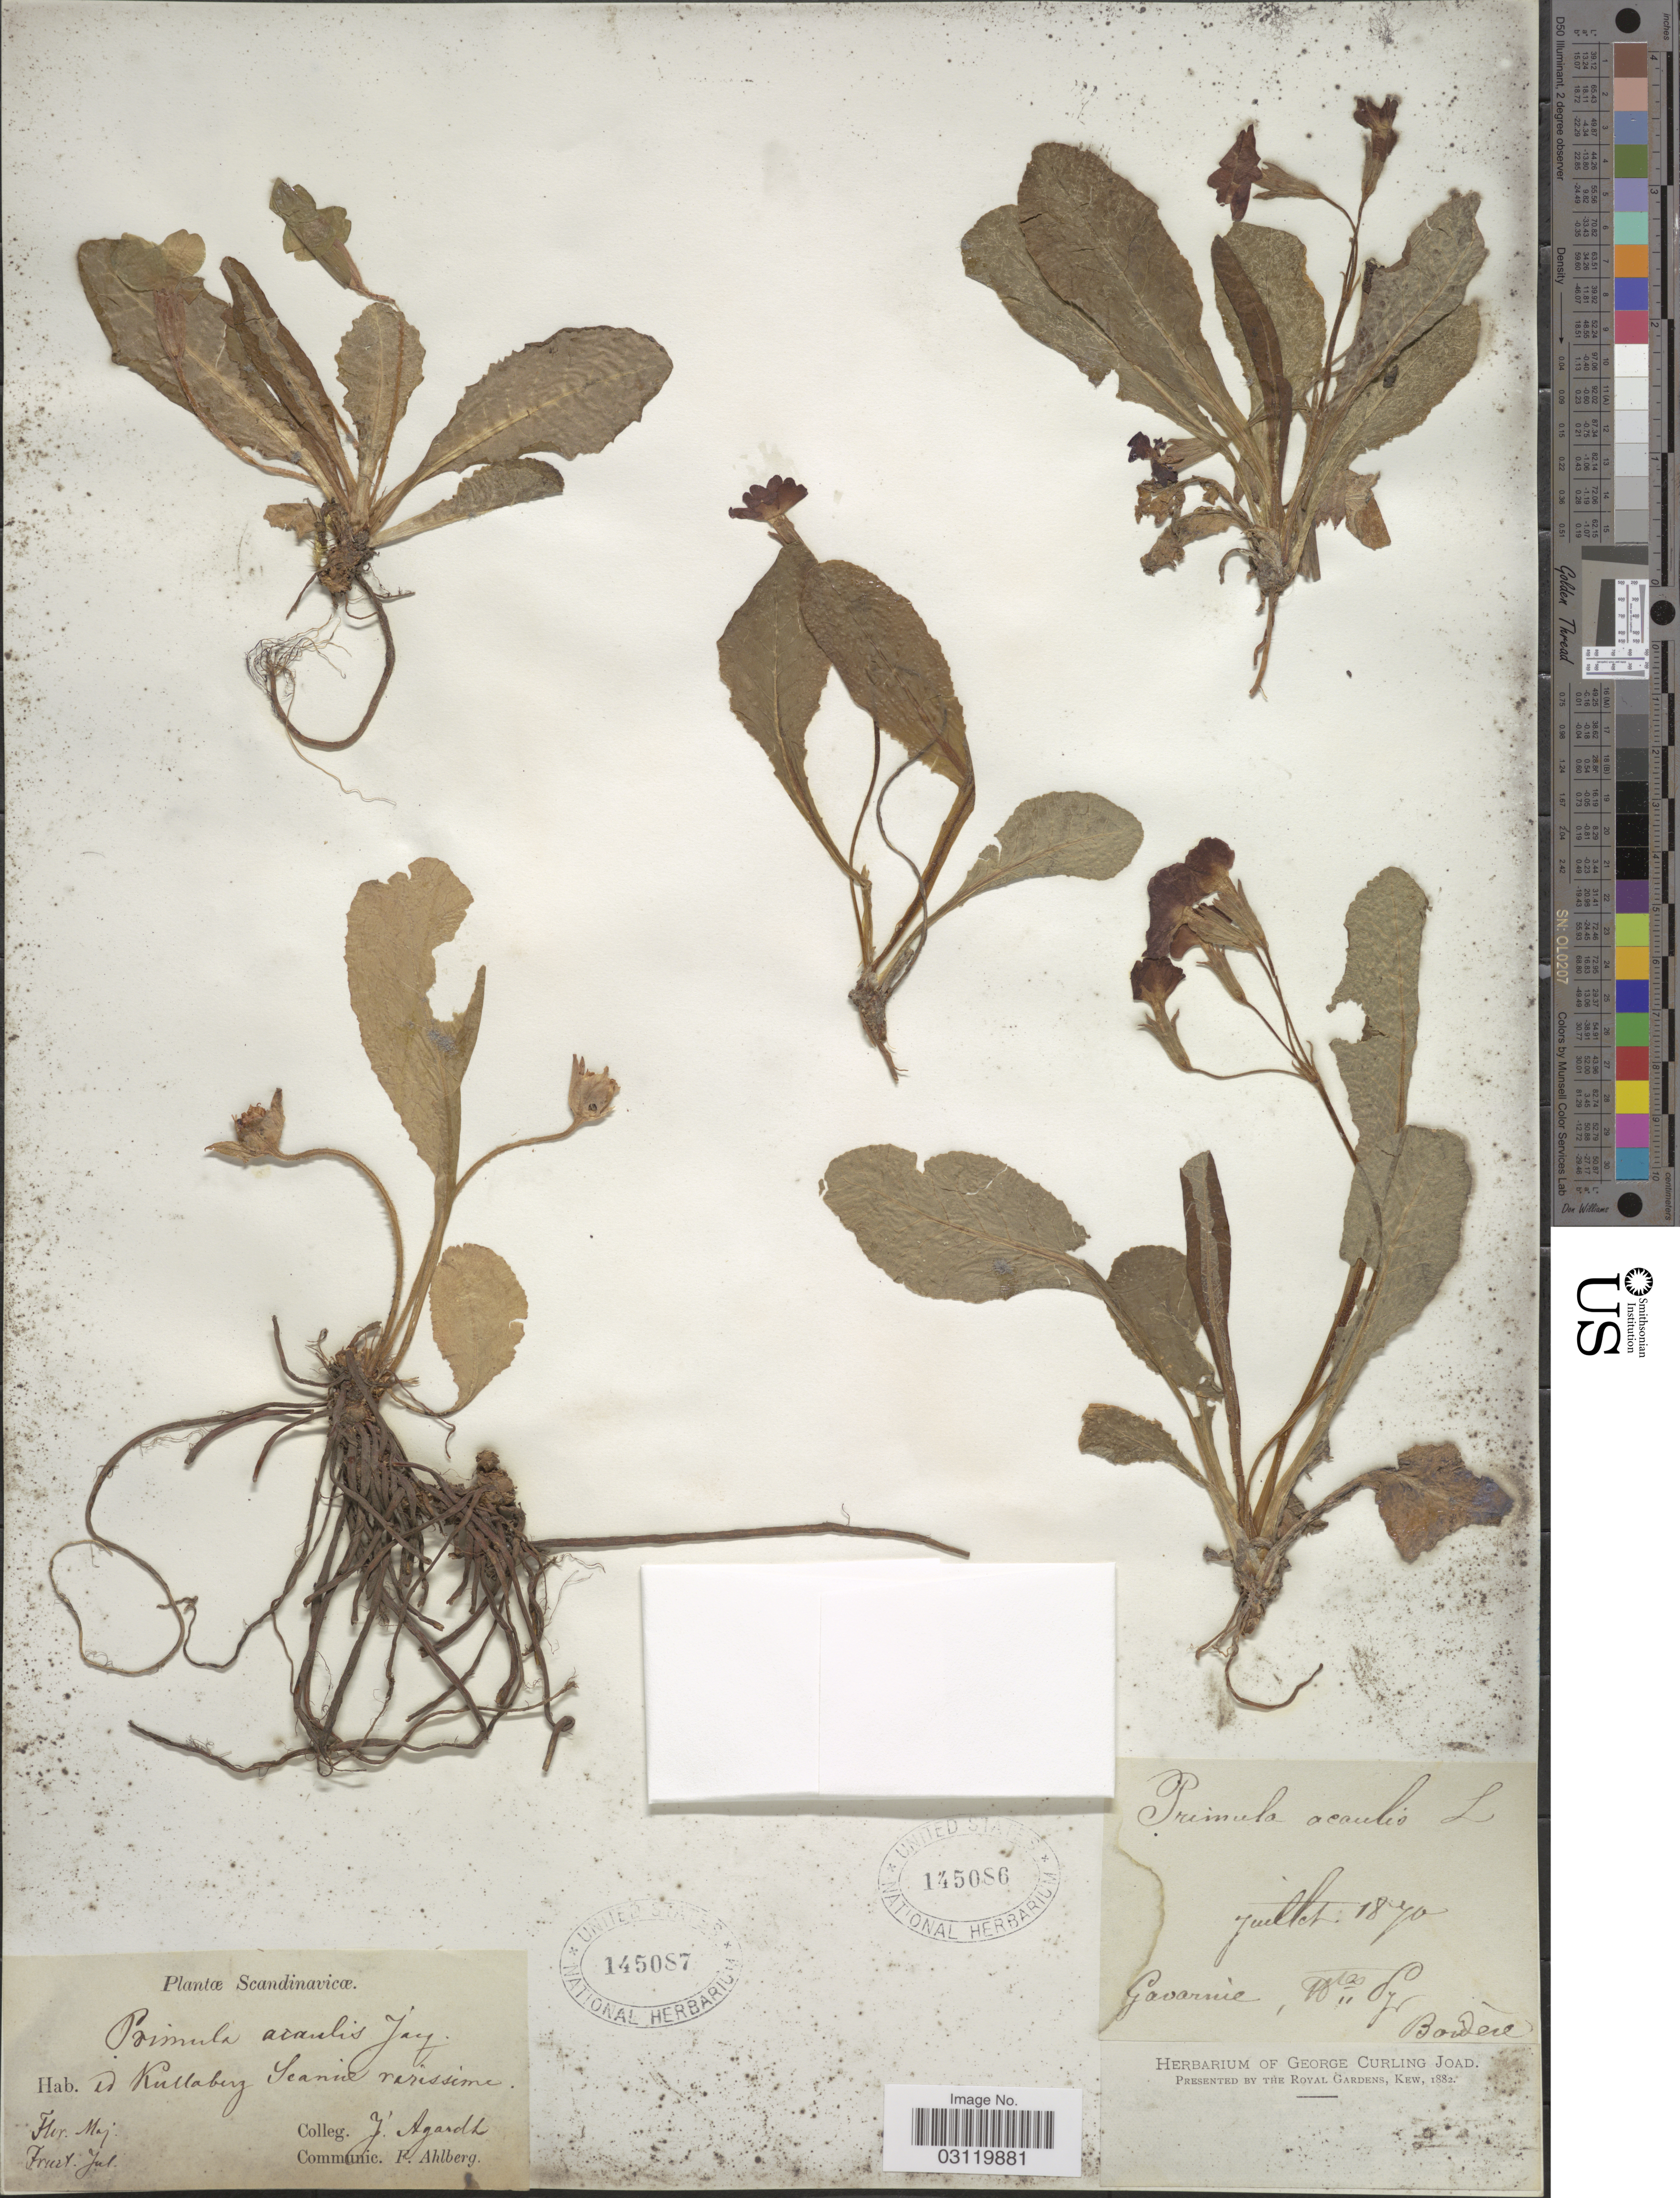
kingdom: Plantae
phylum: Tracheophyta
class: Magnoliopsida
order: Ericales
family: Primulaceae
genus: Primula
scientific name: Primula acaulis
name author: (L.) Hill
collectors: J. Agardh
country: Sweden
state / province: Skåne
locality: Scandinavicæ, id Kullaberg Scania rarissime.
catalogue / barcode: US 145087